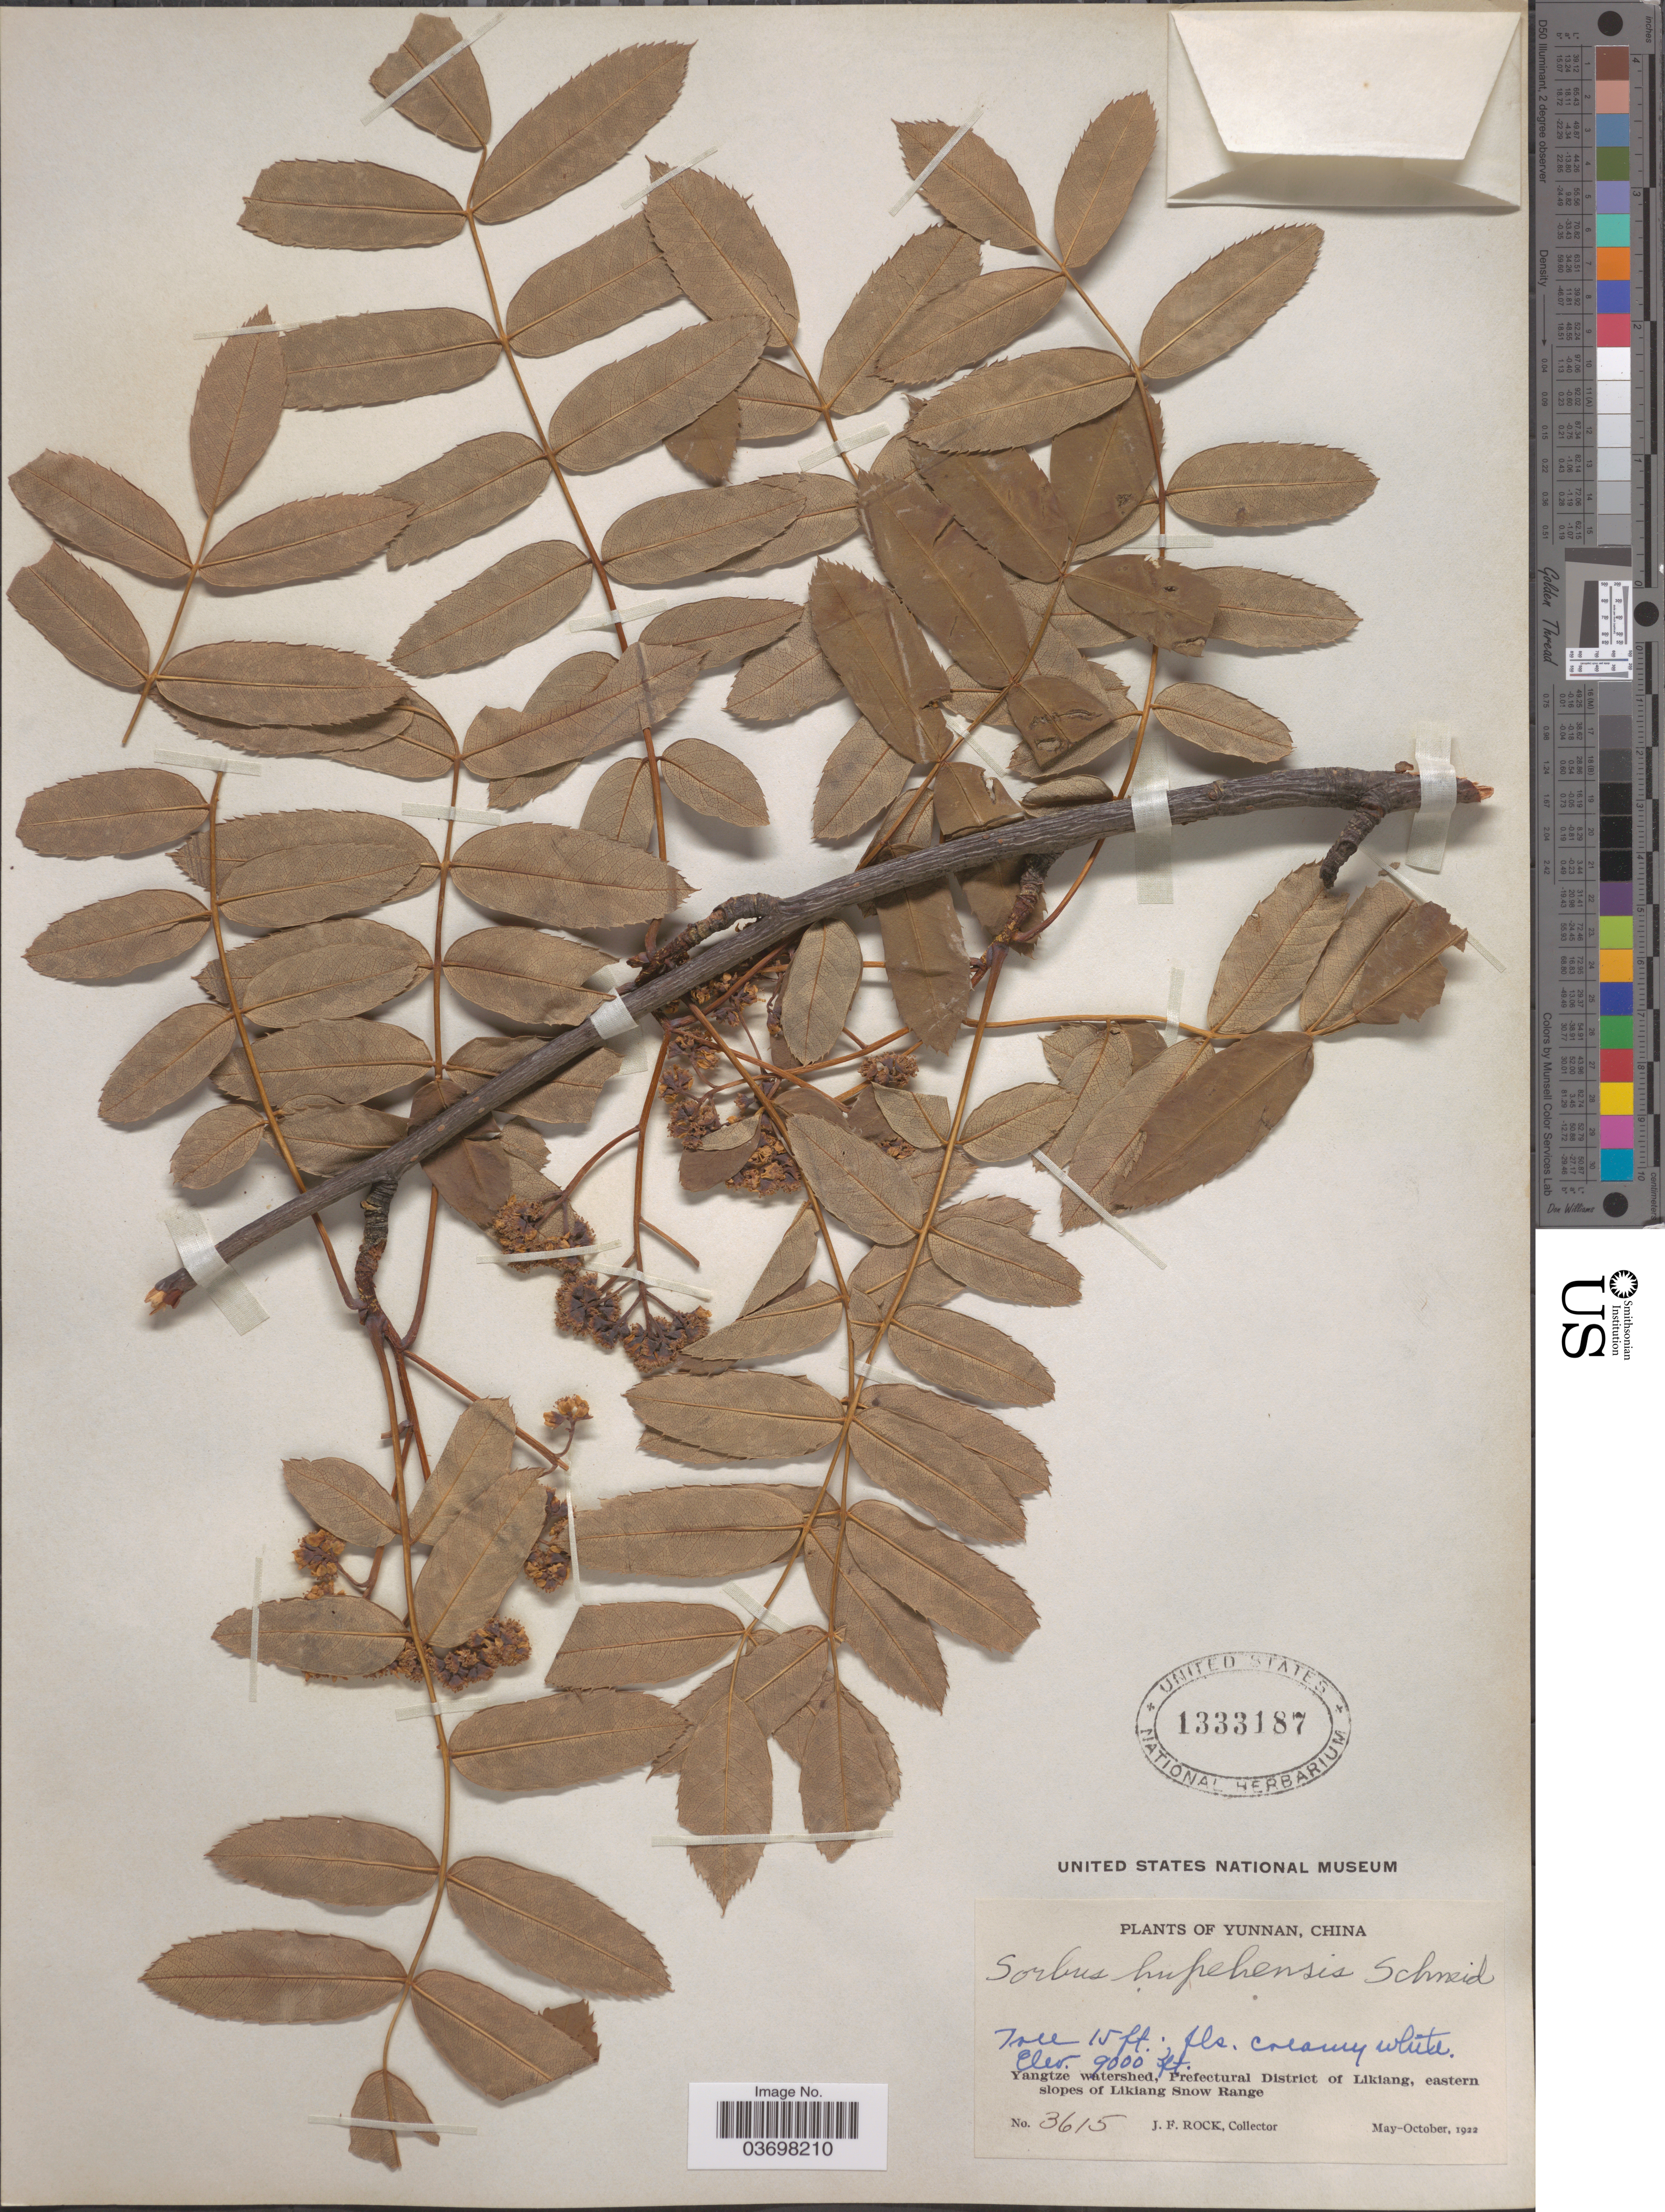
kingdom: Plantae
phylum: Tracheophyta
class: Magnoliopsida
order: Rosales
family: Rosaceae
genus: Sorbus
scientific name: Sorbus discolor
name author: hort.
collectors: J. Rock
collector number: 3615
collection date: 1922-05/1922-10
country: China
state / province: Yunnan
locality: Yangtze watershed, Prefectural District of Likiang, eastern slopes of Likiang Snow Range.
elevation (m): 2743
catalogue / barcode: US 1333187